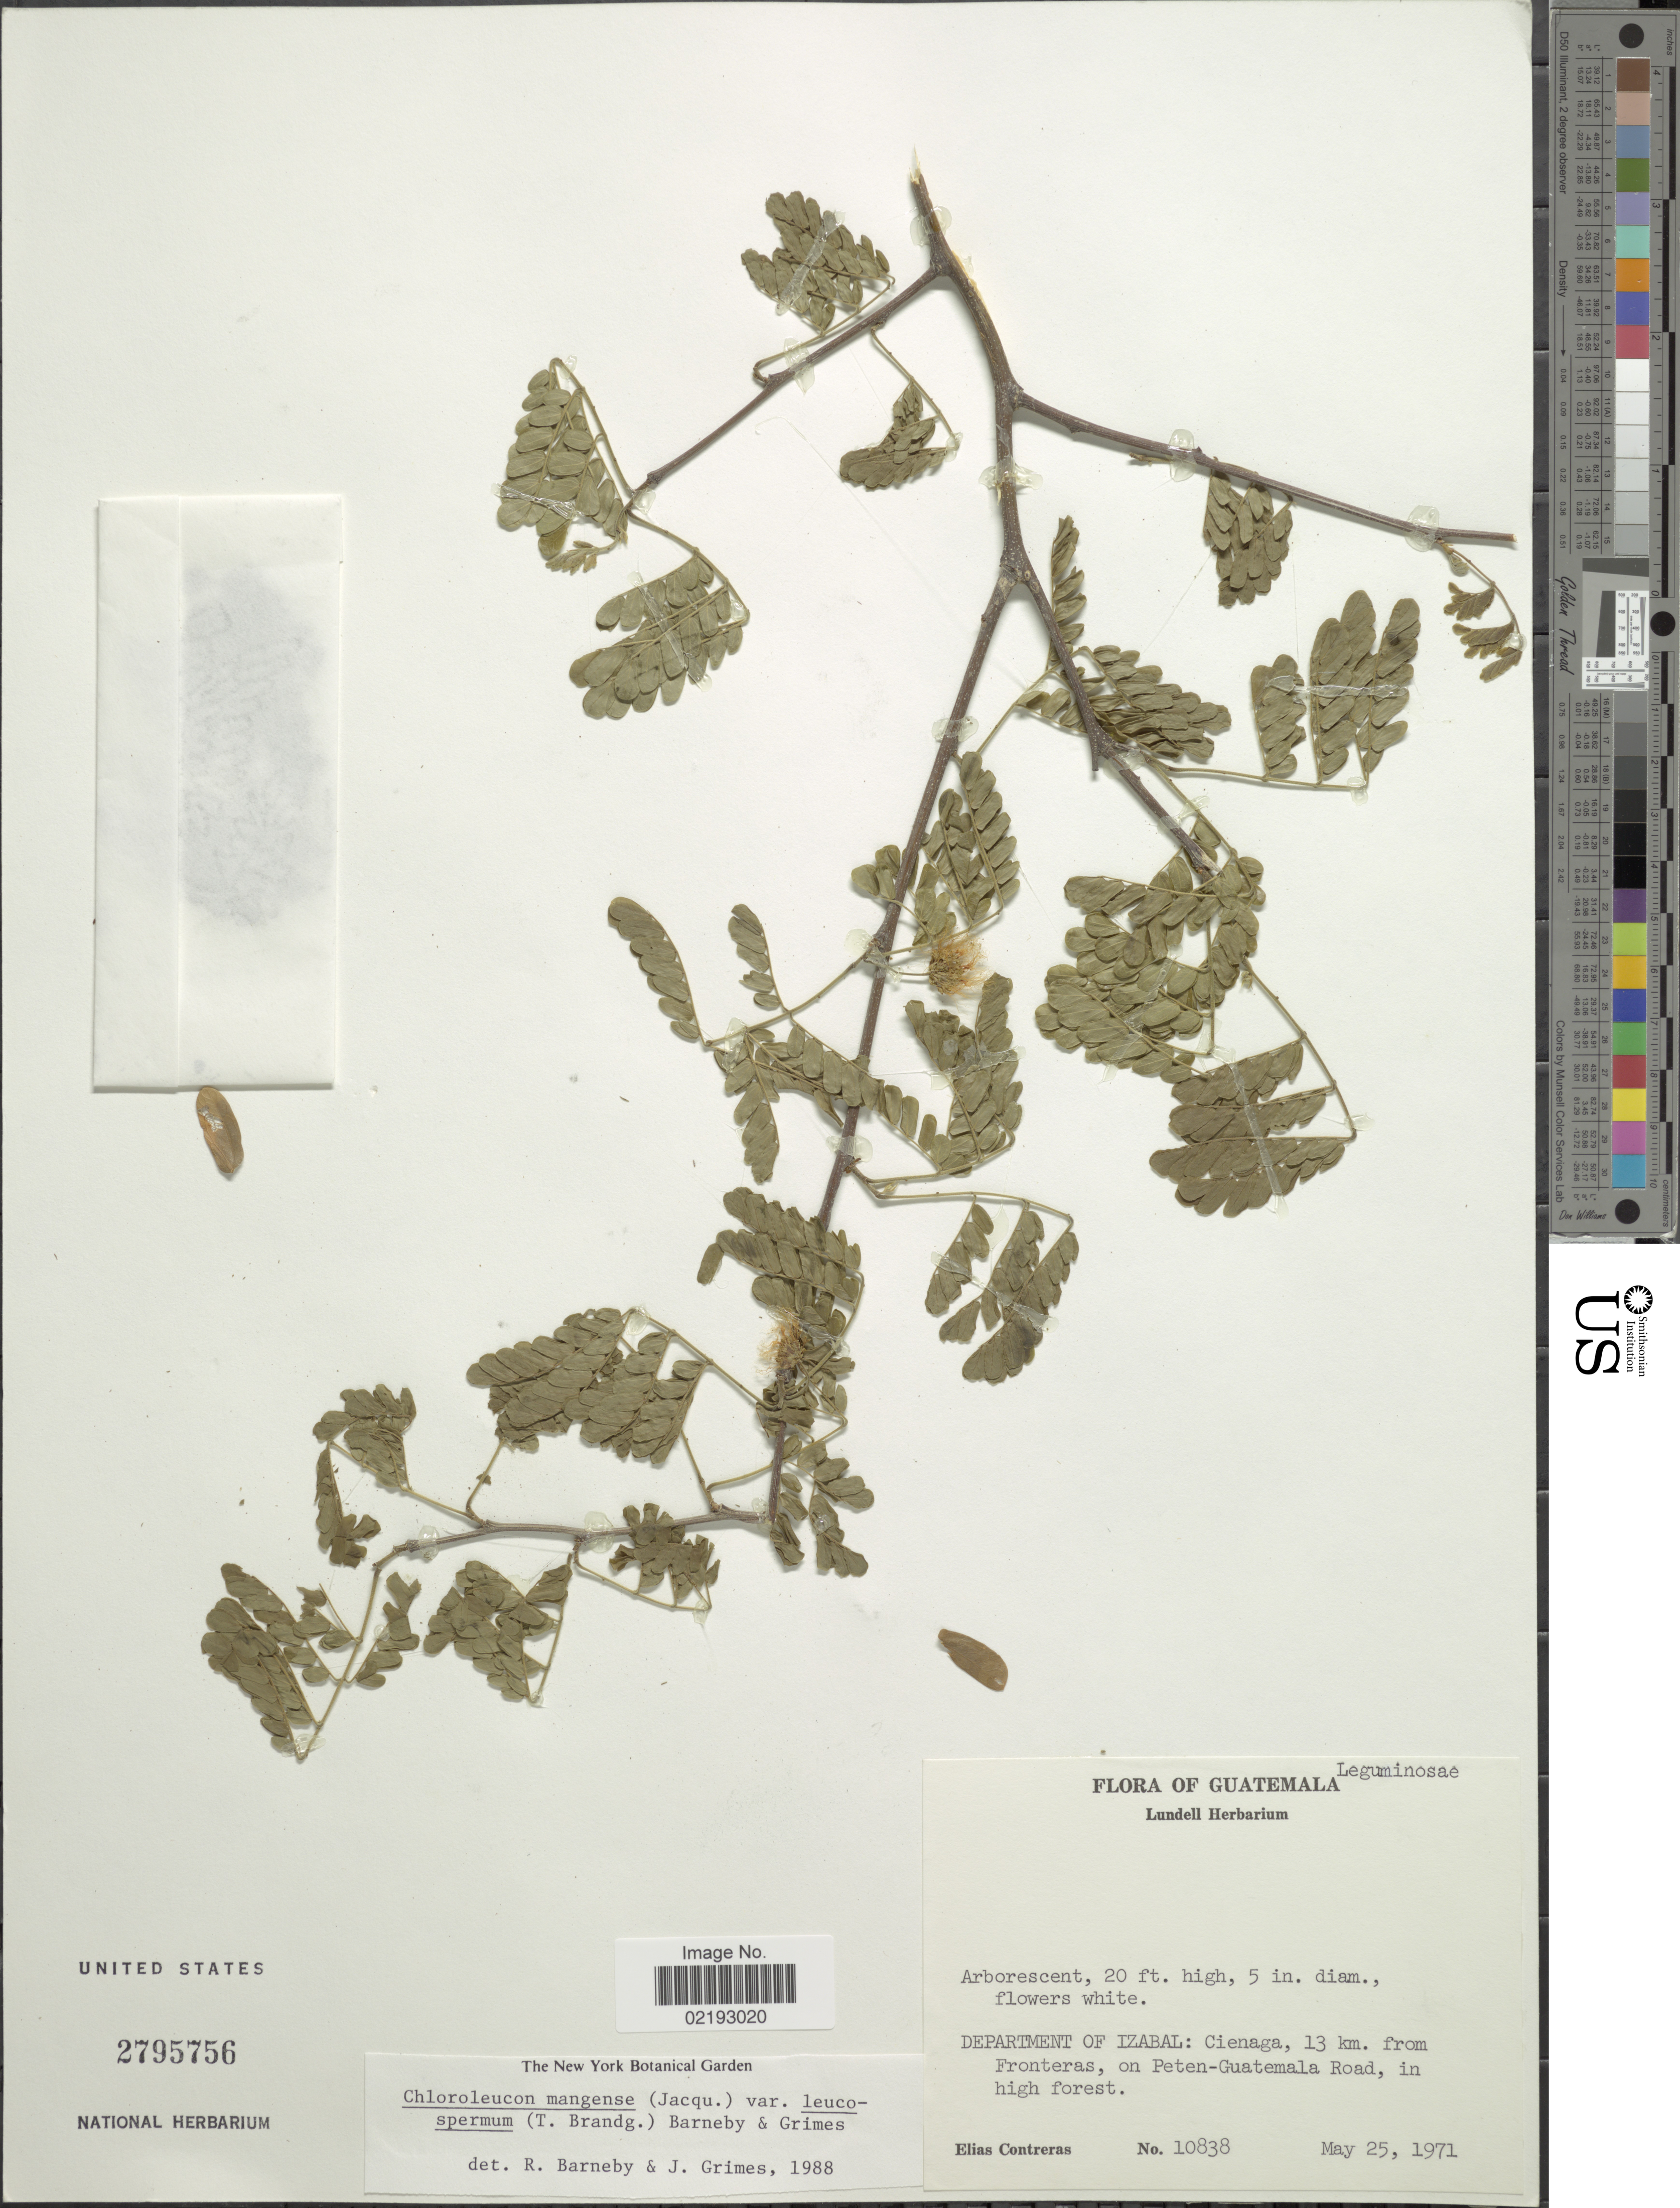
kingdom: Plantae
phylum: Tracheophyta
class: Magnoliopsida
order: Fabales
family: Fabaceae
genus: Chloroleucon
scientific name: Chloroleucon mangense var. leucospermum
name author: (Brandegee) Barneby & J.W. Grimes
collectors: E. Contreras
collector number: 10838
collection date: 1971-05-25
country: Guatemala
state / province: Izabal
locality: Cienaga, 13 km from Fronteras, on Peten-Guatemala Road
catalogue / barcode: US 2795756